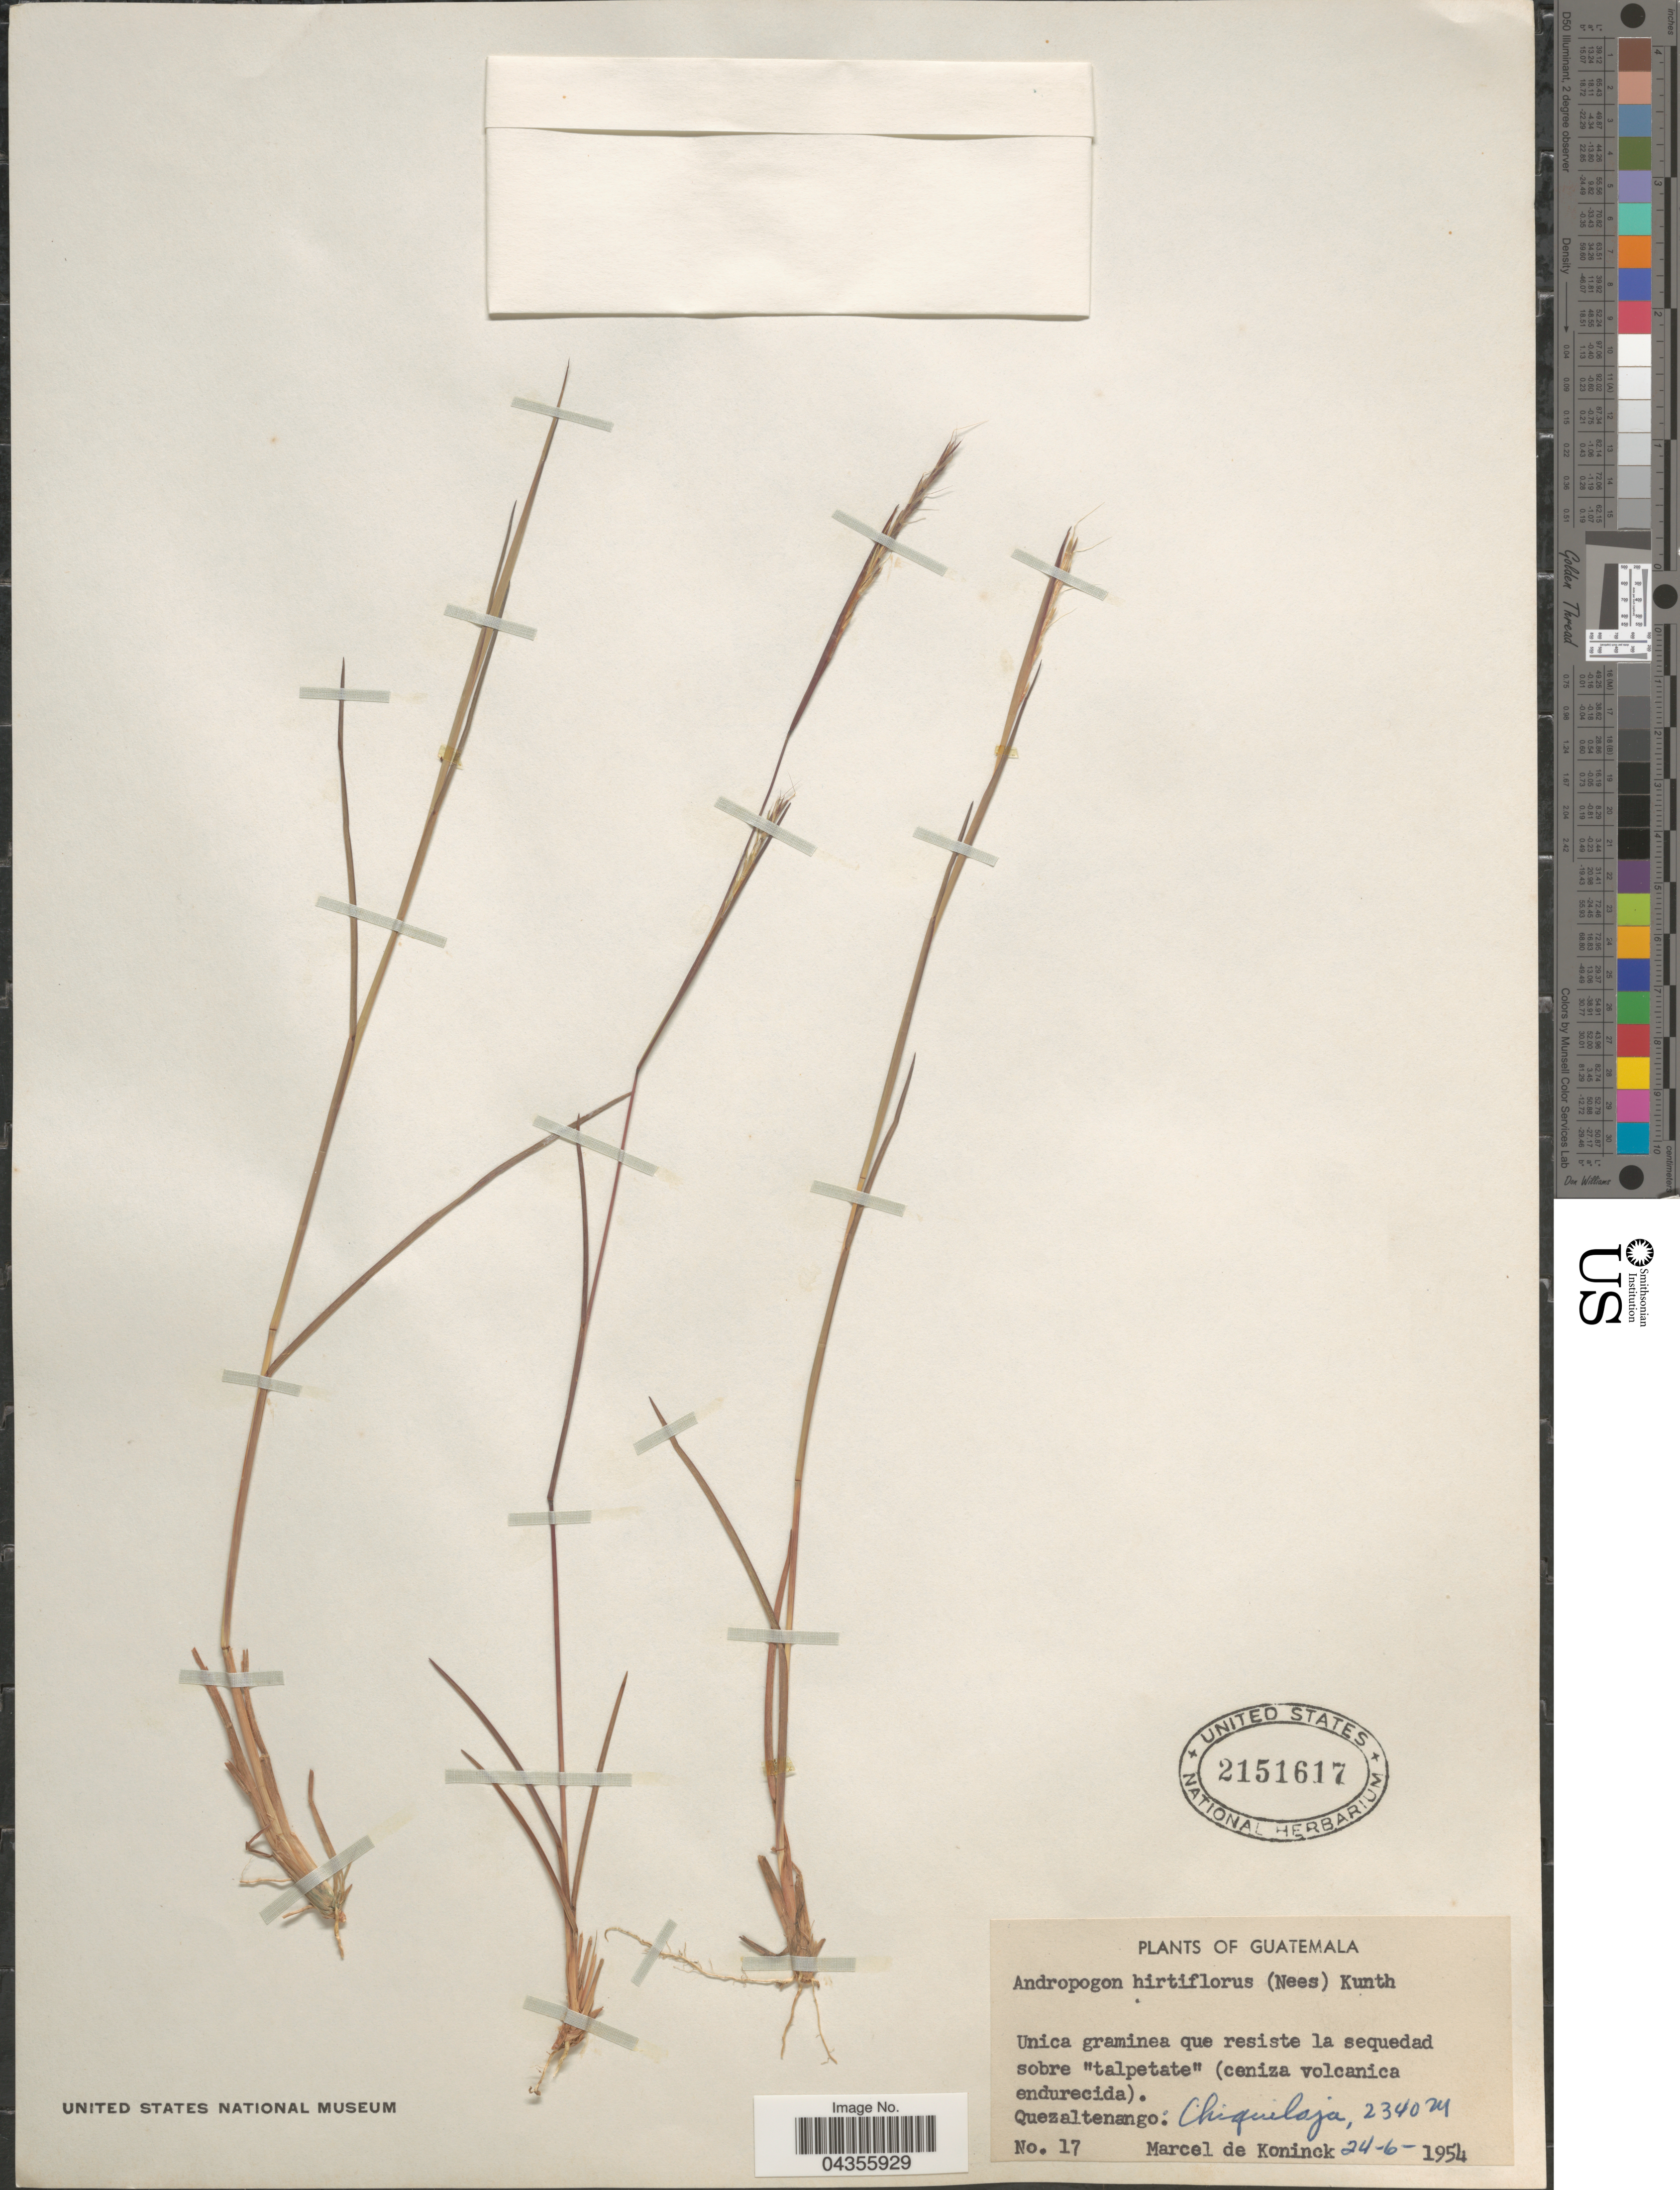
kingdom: Plantae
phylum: Tracheophyta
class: Liliopsida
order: Poales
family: Poaceae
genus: Schizachyrium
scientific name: Schizachyrium scoparium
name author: (Michx.) Nash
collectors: M. Koninck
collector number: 17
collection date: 1954-06-24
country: Guatemala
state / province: Quetzaltenango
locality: Chiquilaja.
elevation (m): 2340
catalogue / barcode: US 2151617